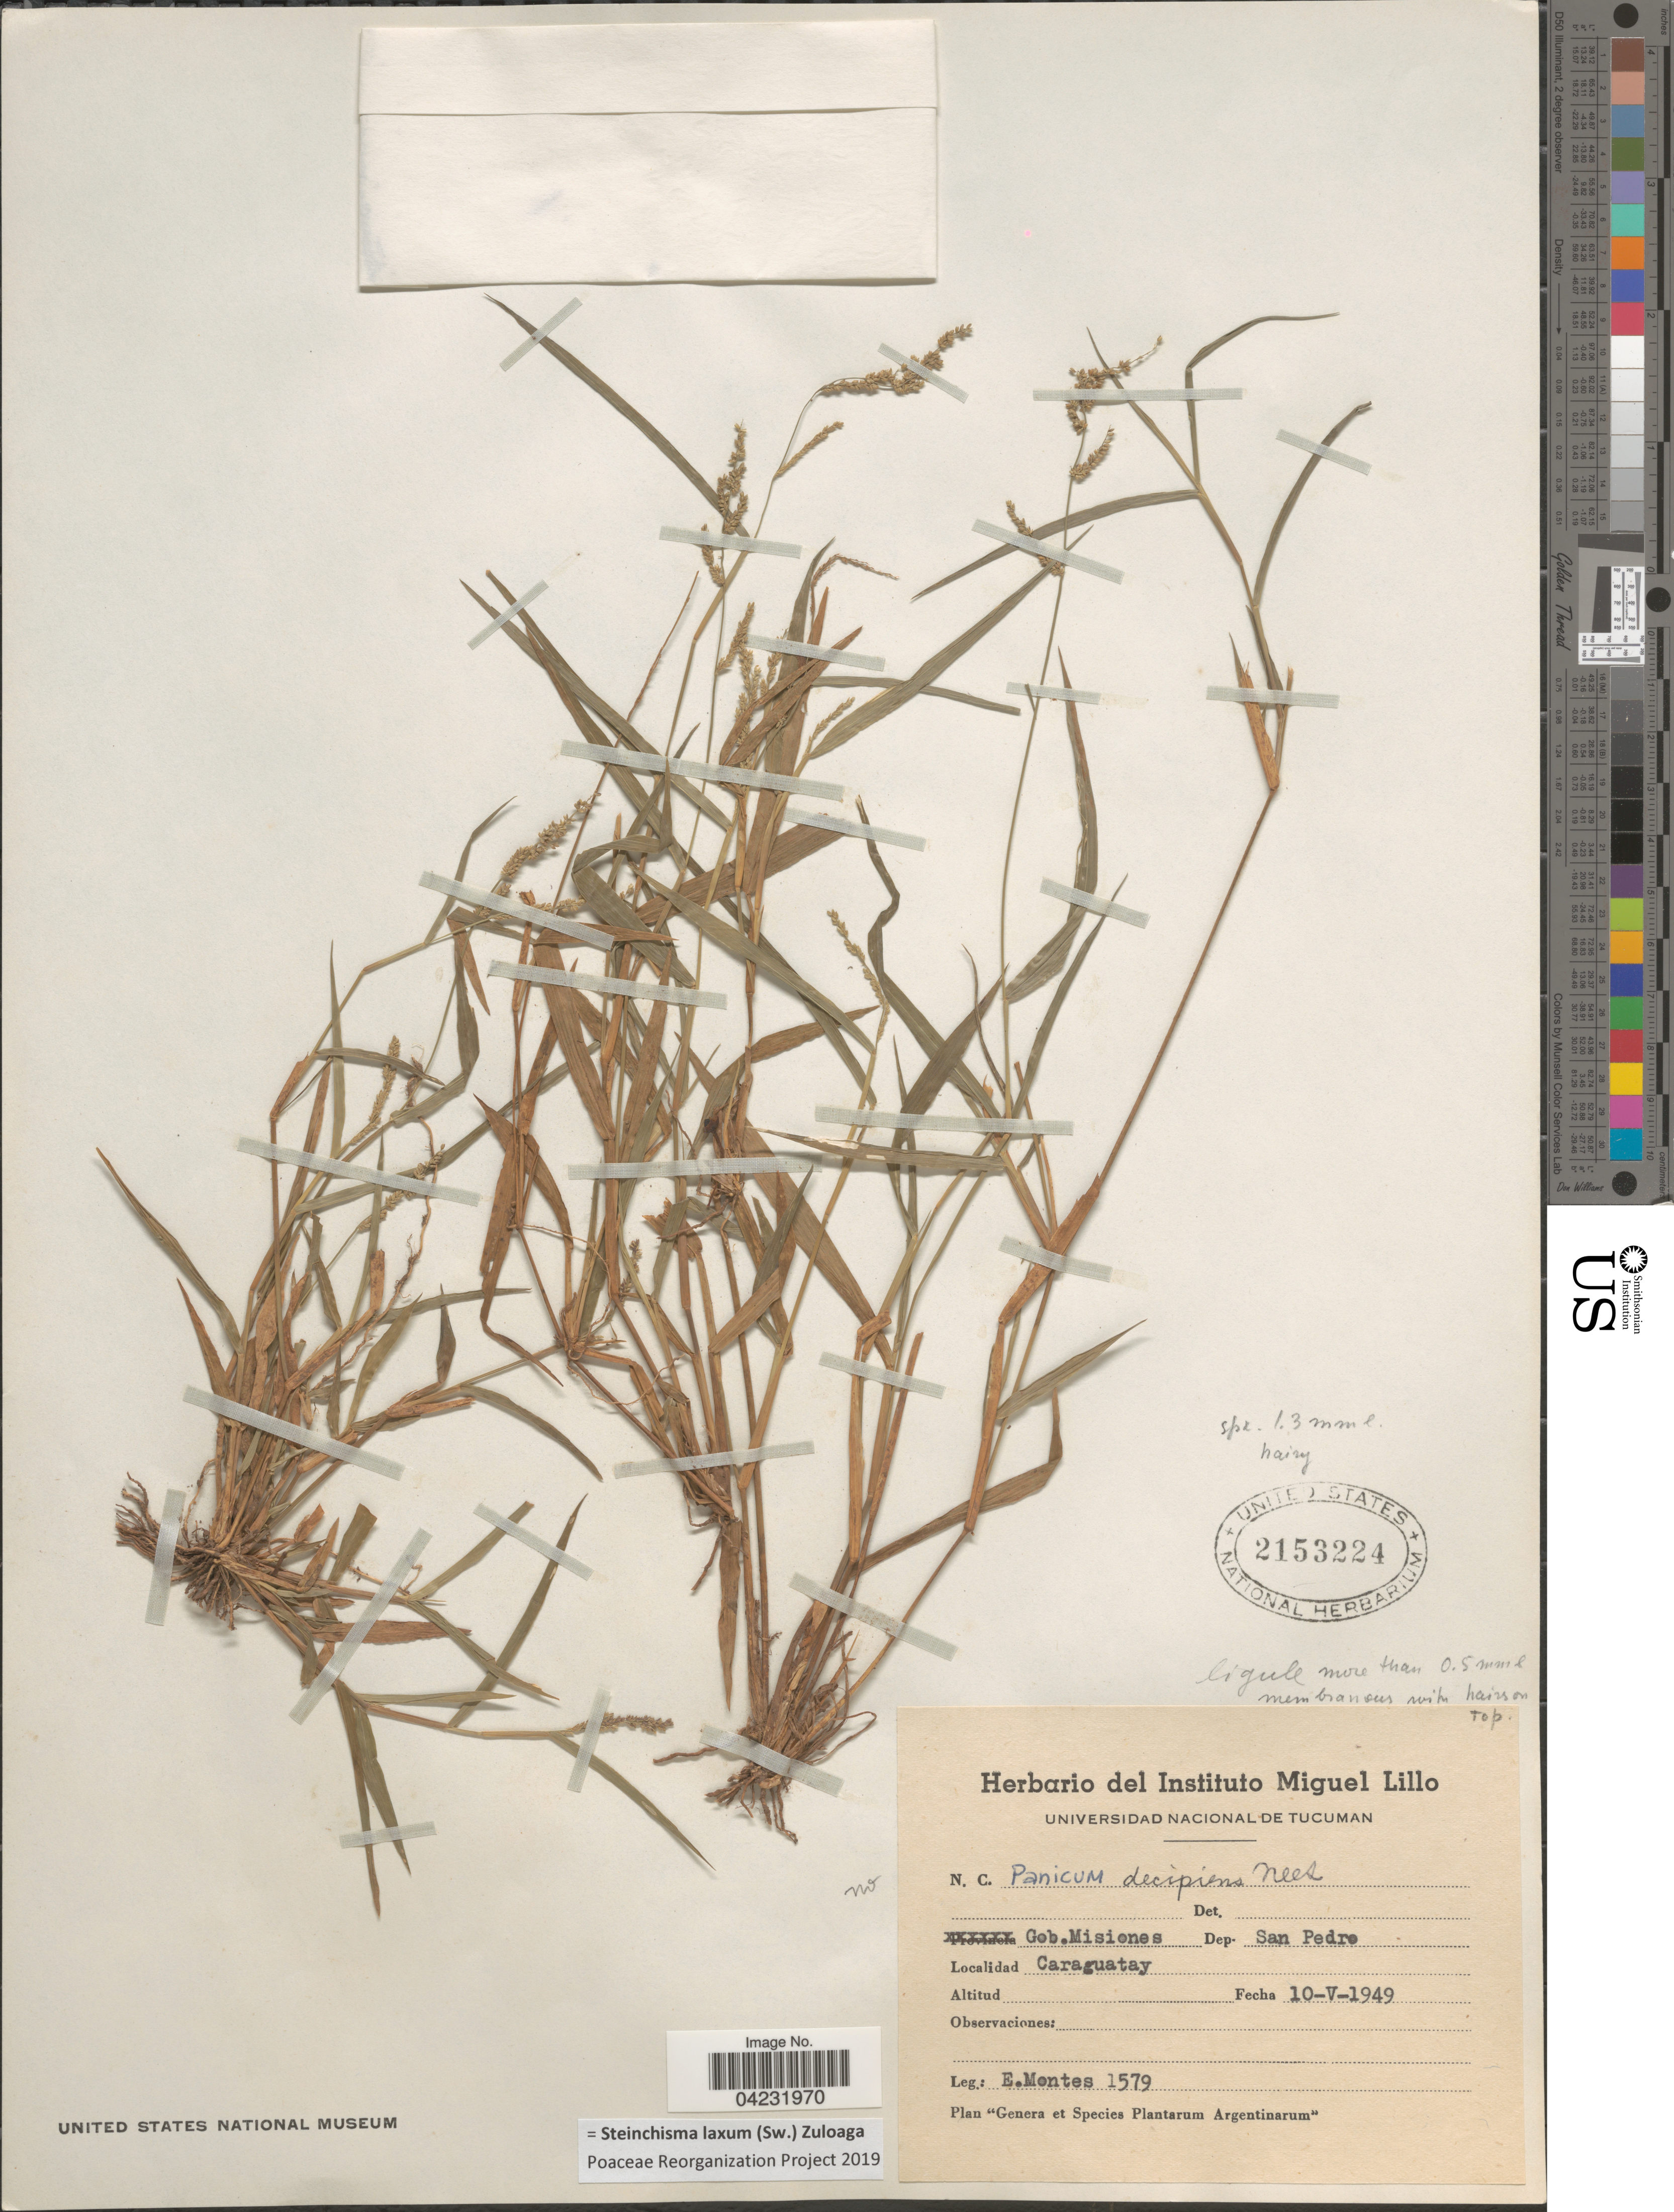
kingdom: Plantae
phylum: Tracheophyta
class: Liliopsida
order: Poales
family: Poaceae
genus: Steinchisma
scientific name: Steinchisma laxum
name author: (Sw.) Zuloaga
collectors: E. Montes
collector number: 1579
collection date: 1949-04-10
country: Argentina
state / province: Misiones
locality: Gob. Misiones. Dep. San Pedro. Caraguatay.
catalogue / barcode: US 2153224